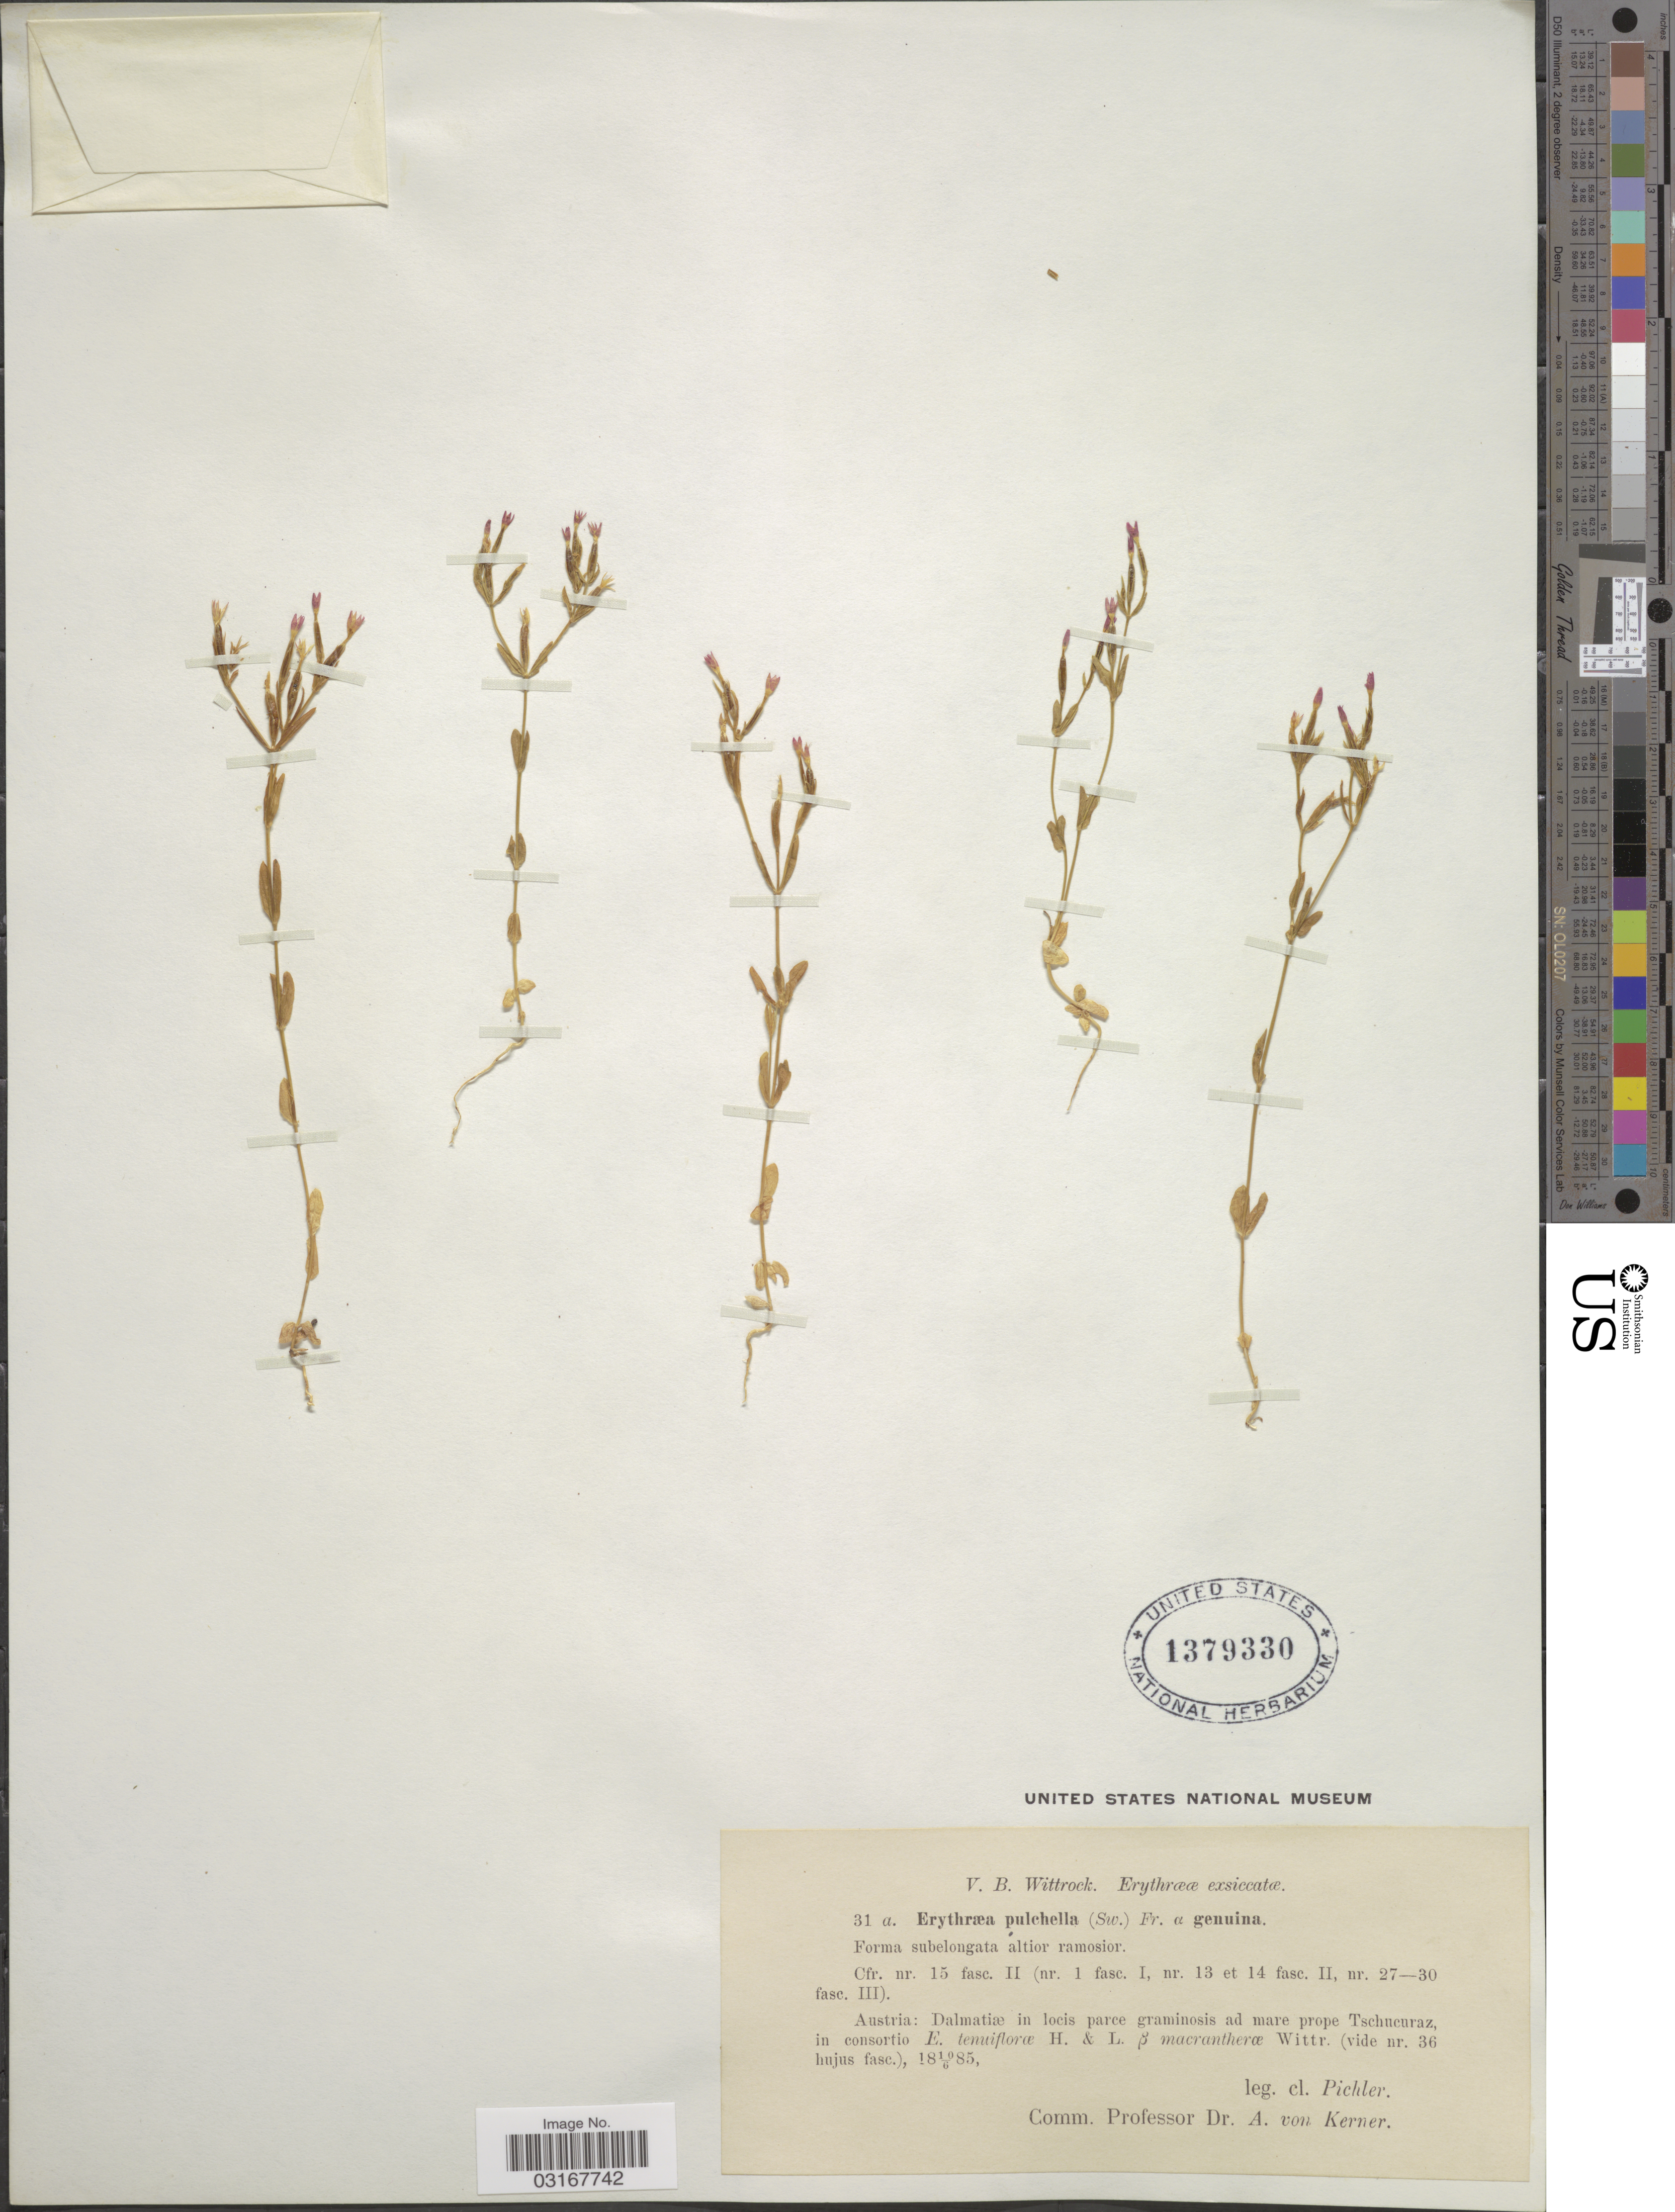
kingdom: Plantae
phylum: Tracheophyta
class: Magnoliopsida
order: Gentianales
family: Gentianaceae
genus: Centaurium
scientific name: Centaurium pulchellum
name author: (Sw.) Druce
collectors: Pichler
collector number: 31a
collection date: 1885-06-10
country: Croatia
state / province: Split-Dalmatia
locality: Dalmatiæ in locis parce graminosis ad mare prope Tschucuraz.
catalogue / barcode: US 1379330